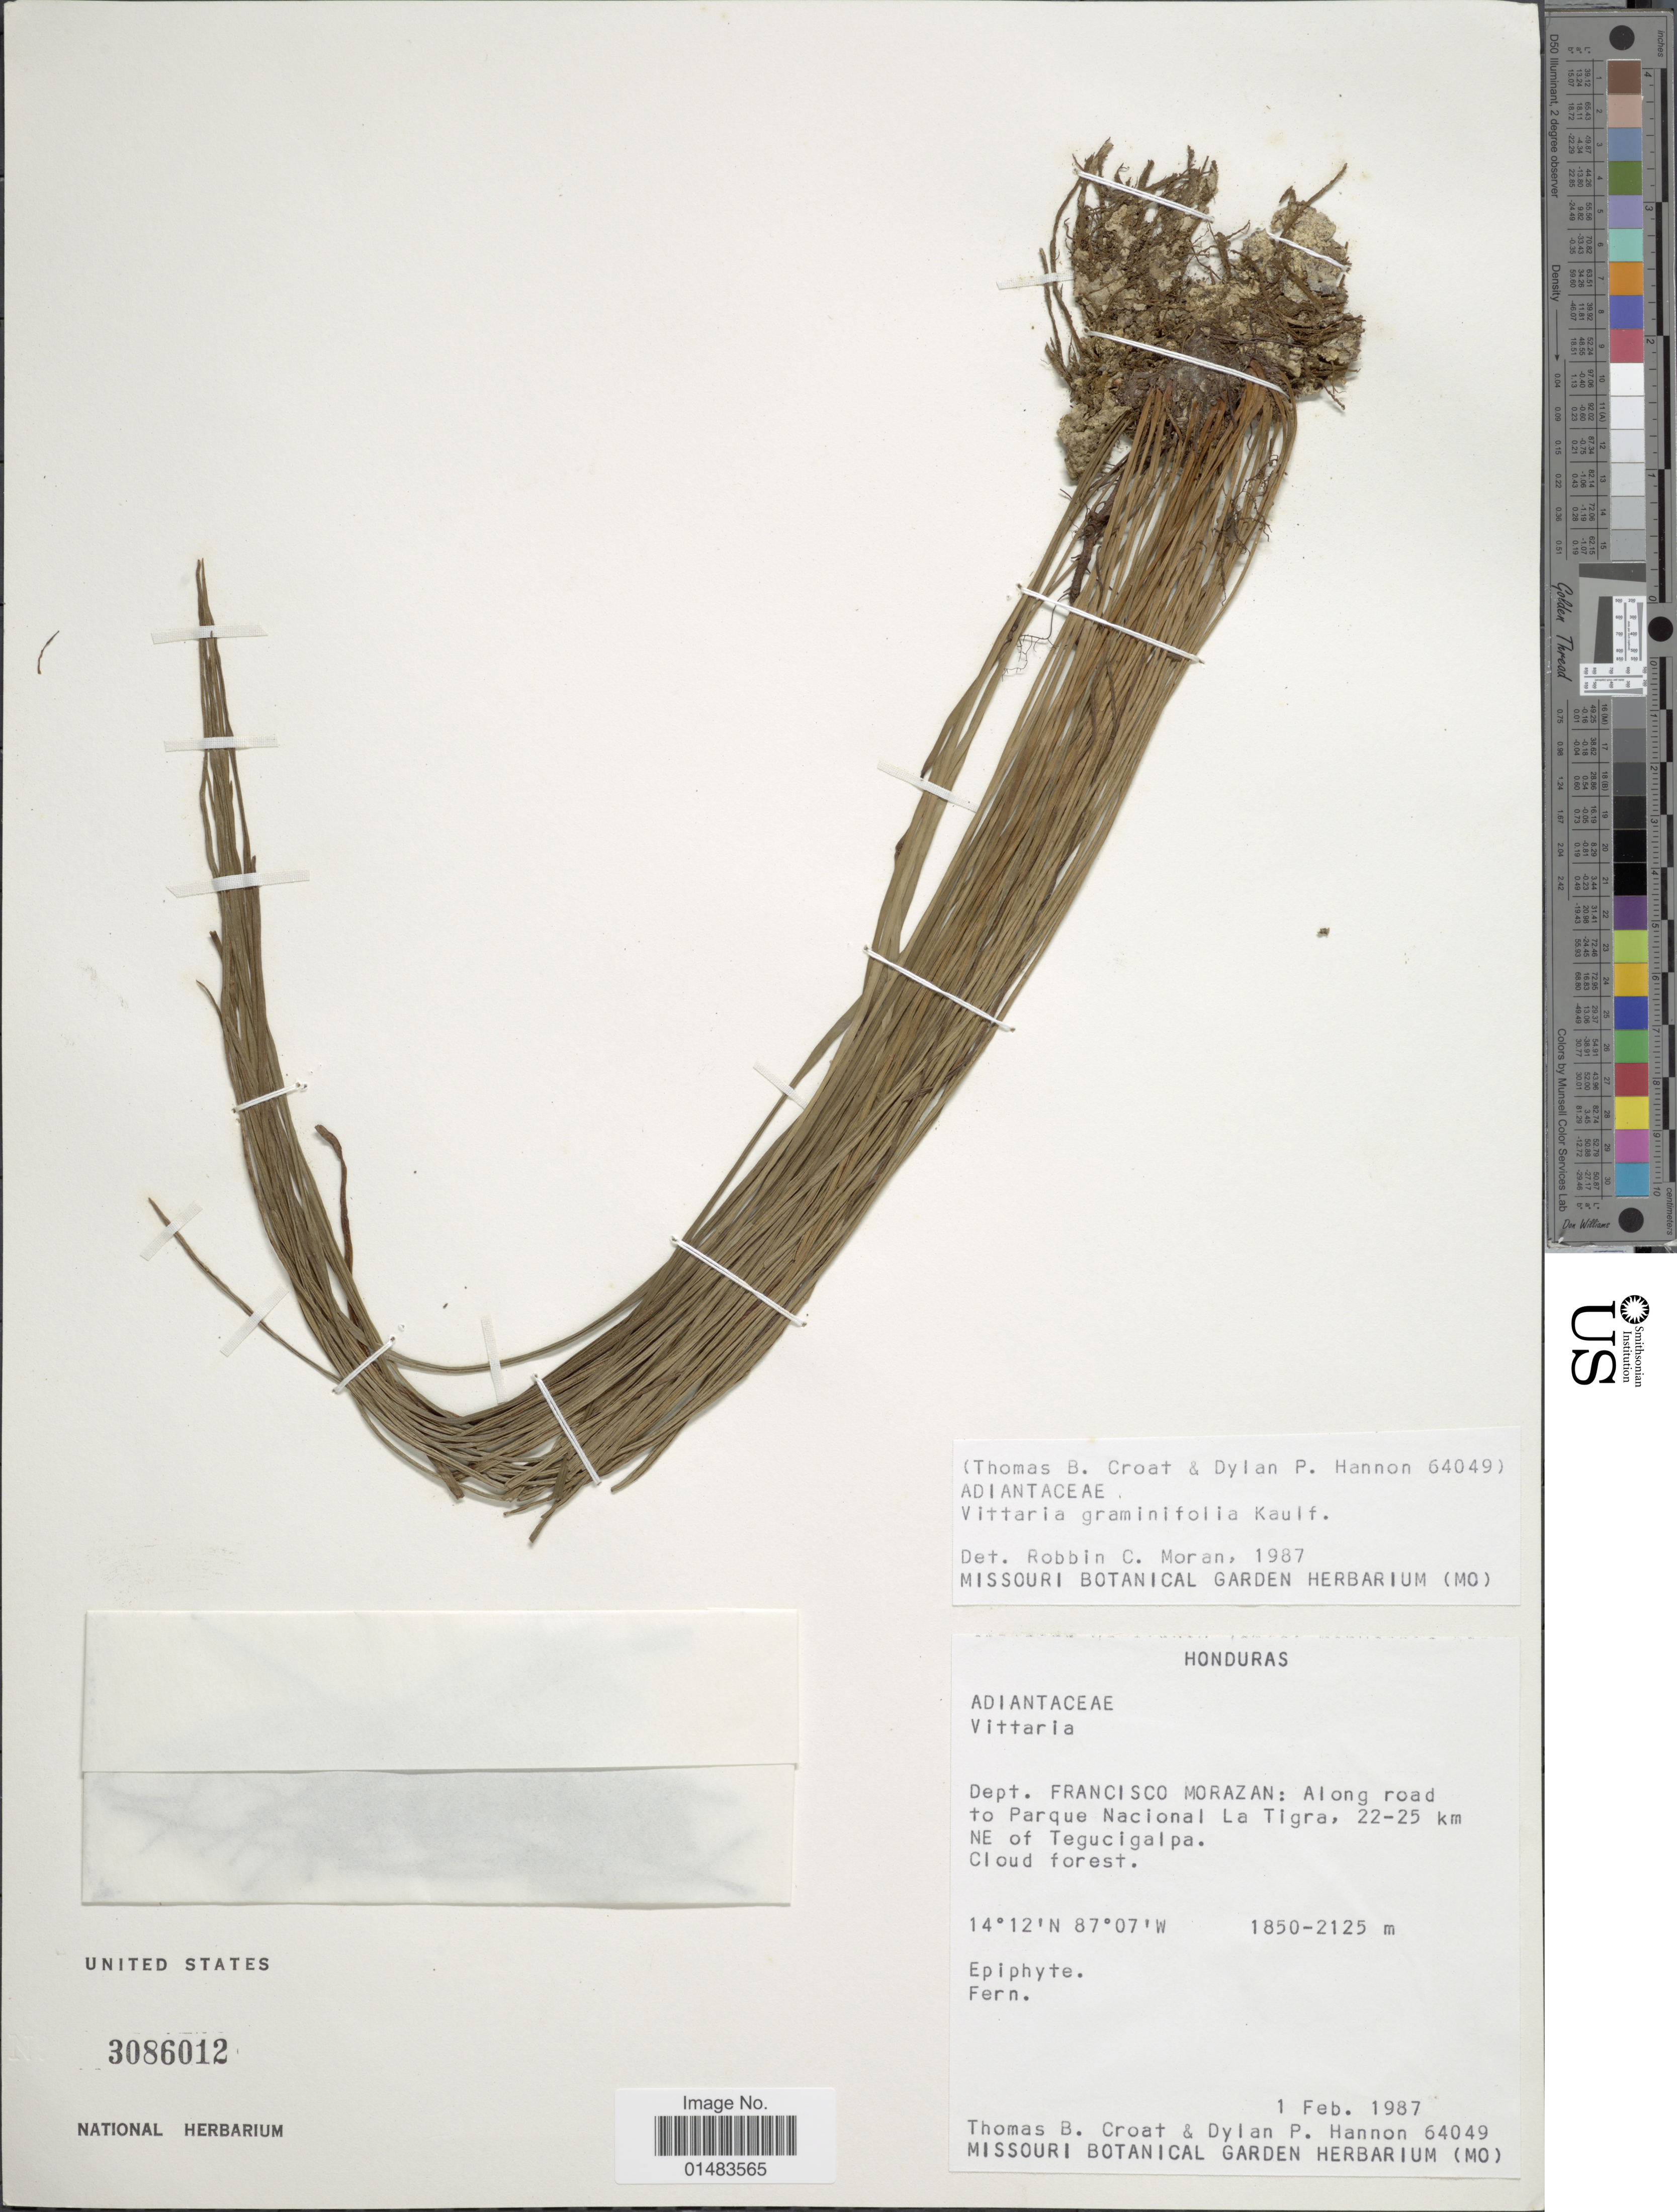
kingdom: Plantae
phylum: Tracheophyta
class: Polypodiopsida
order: Polypodiales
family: Pteridaceae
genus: Vittaria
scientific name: Vittaria graminifolia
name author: Kaulf.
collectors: T. B. Croat & D. Hannon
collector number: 64049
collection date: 1987-02-01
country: Honduras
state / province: Fco. Morazán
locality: Along road to Parque Nacional La Tigra, 22-25 km NE of Tegucigalpa, cloud forest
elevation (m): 1850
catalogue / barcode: US 3086012